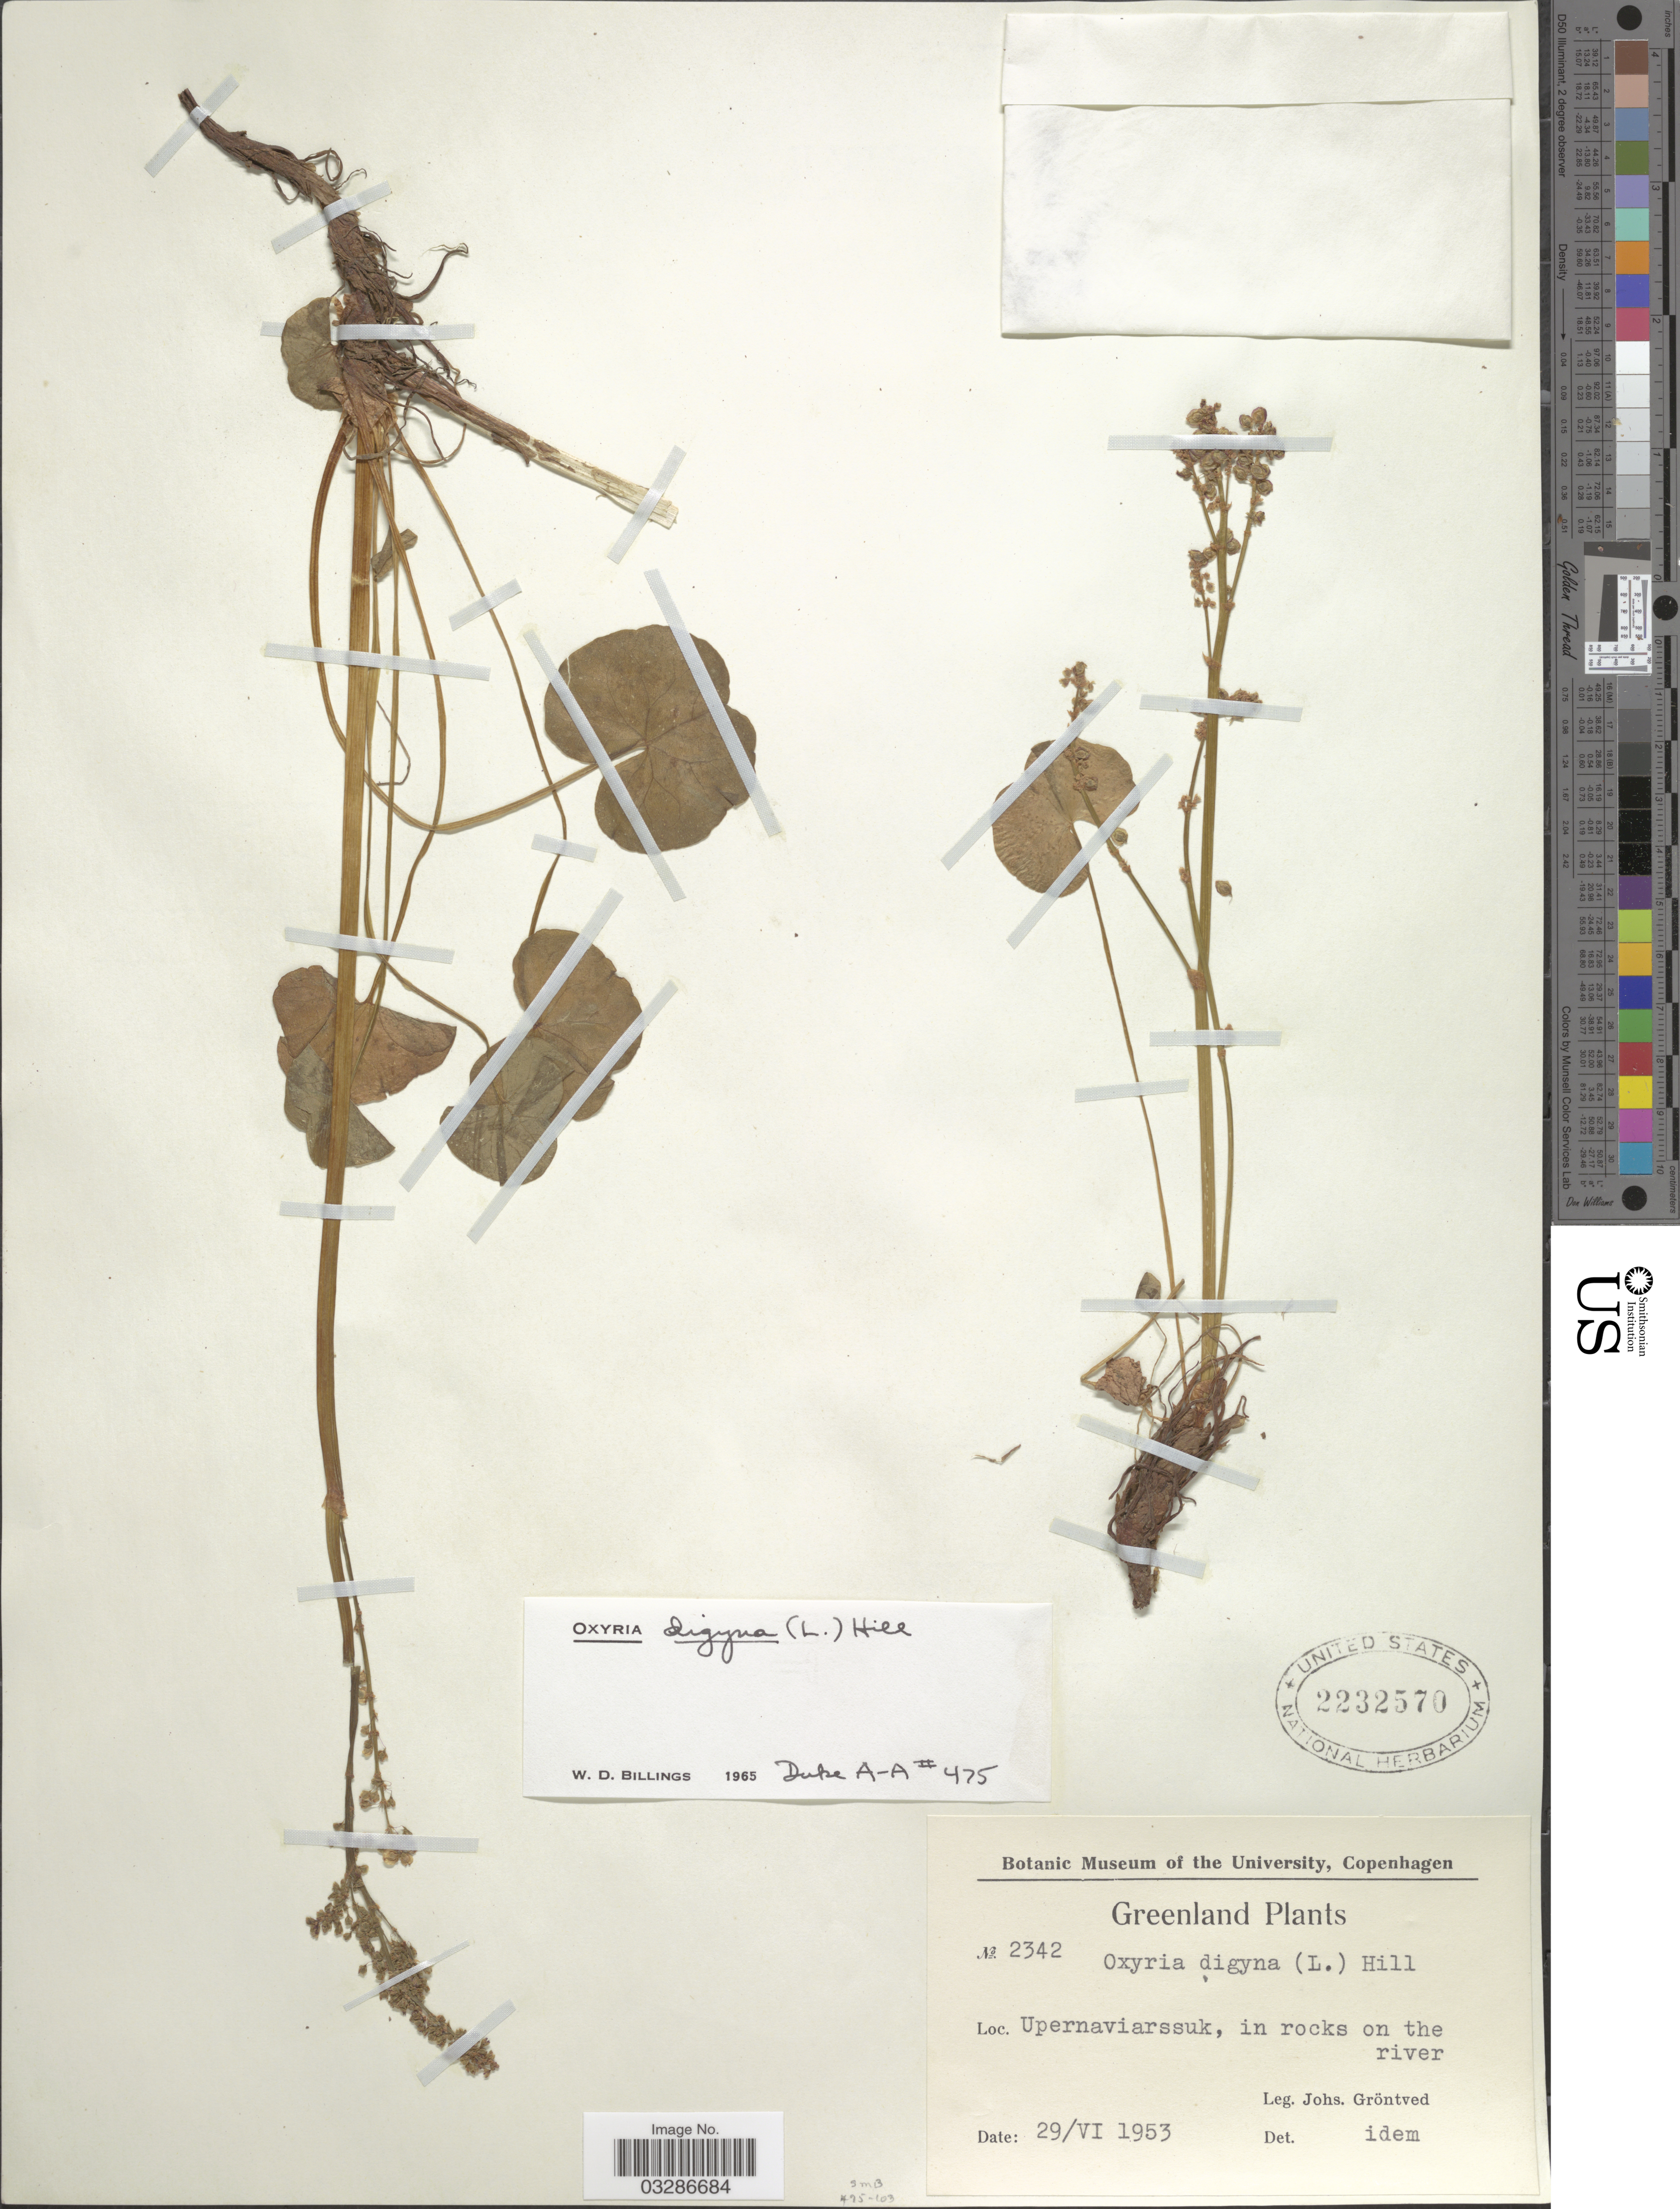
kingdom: Plantae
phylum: Tracheophyta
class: Magnoliopsida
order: Caryophyllales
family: Polygonaceae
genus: Oxyria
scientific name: Oxyria digyna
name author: (L.) Hill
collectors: J. Gröntved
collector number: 2342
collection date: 1953-06-29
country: Greenland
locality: Upernaviarssuk, in rocks on the river.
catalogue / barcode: US 2232570